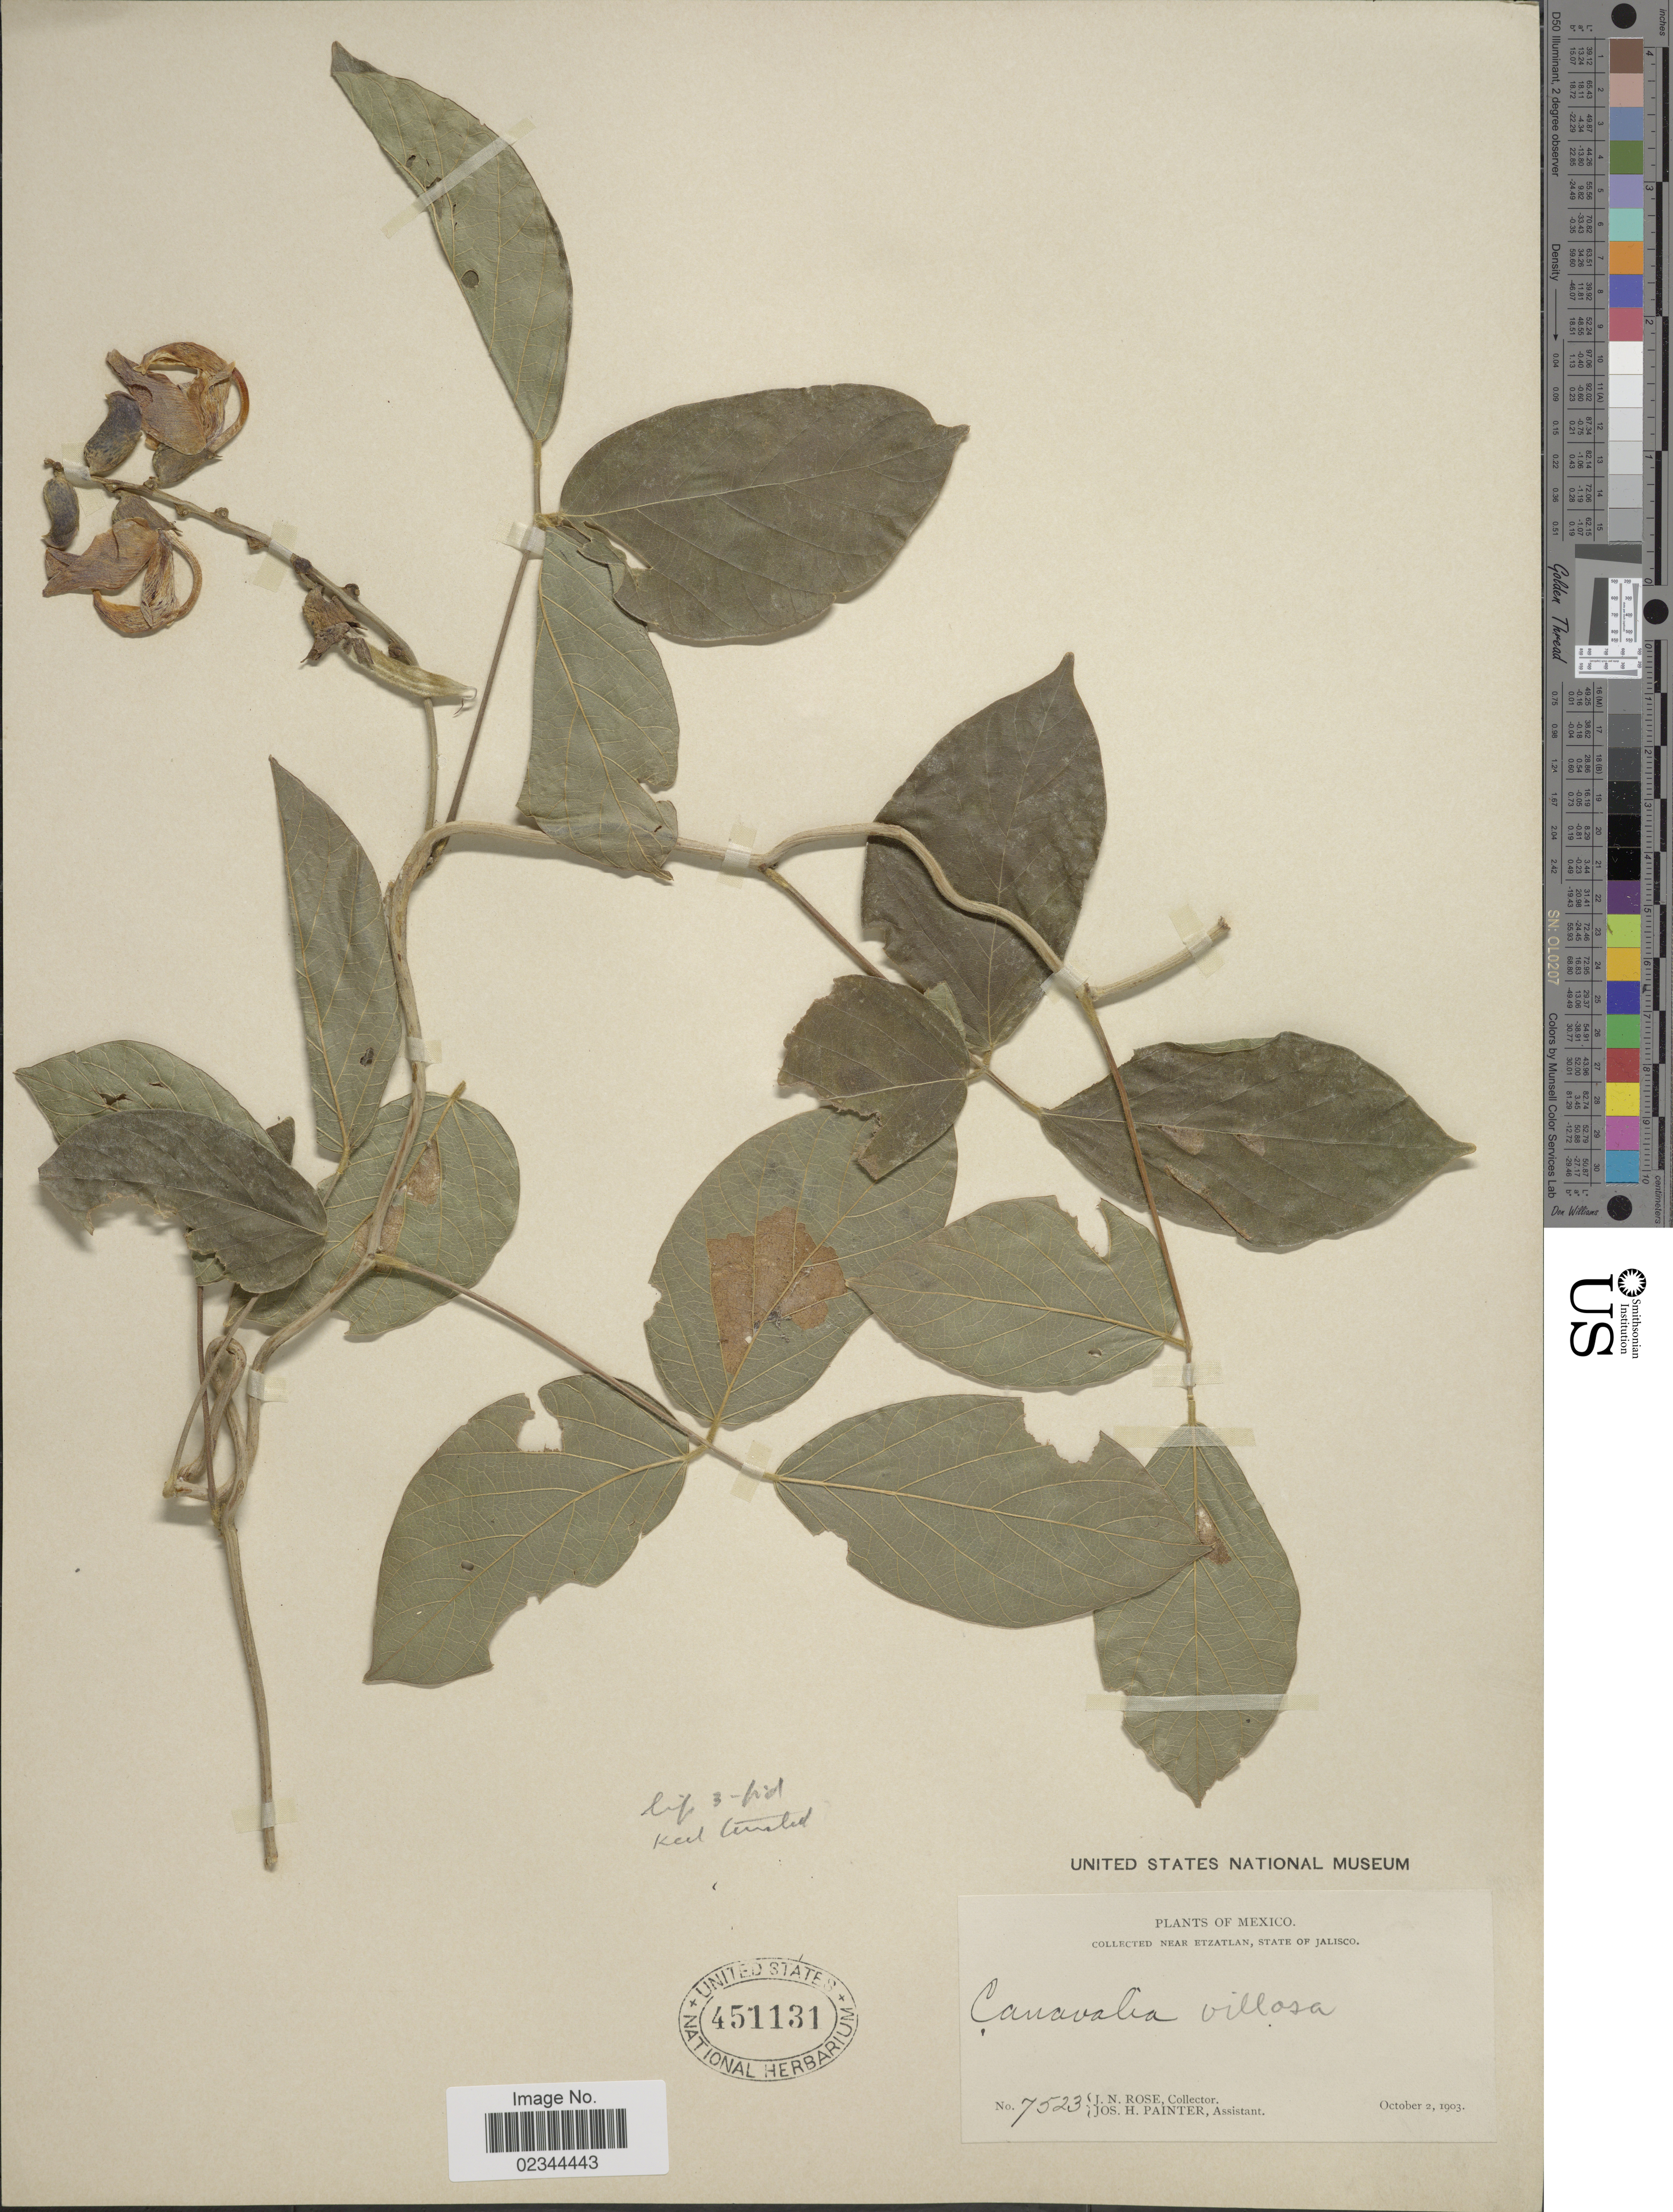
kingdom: Plantae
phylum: Tracheophyta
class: Magnoliopsida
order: Fabales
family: Fabaceae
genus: Canavalia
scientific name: Canavalia villosa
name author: Benth.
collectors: J. N. Rose & J. H. Painter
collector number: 7523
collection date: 1903-10-02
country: Mexico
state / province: Jalisco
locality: Near Etzatlan.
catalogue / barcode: US 451131